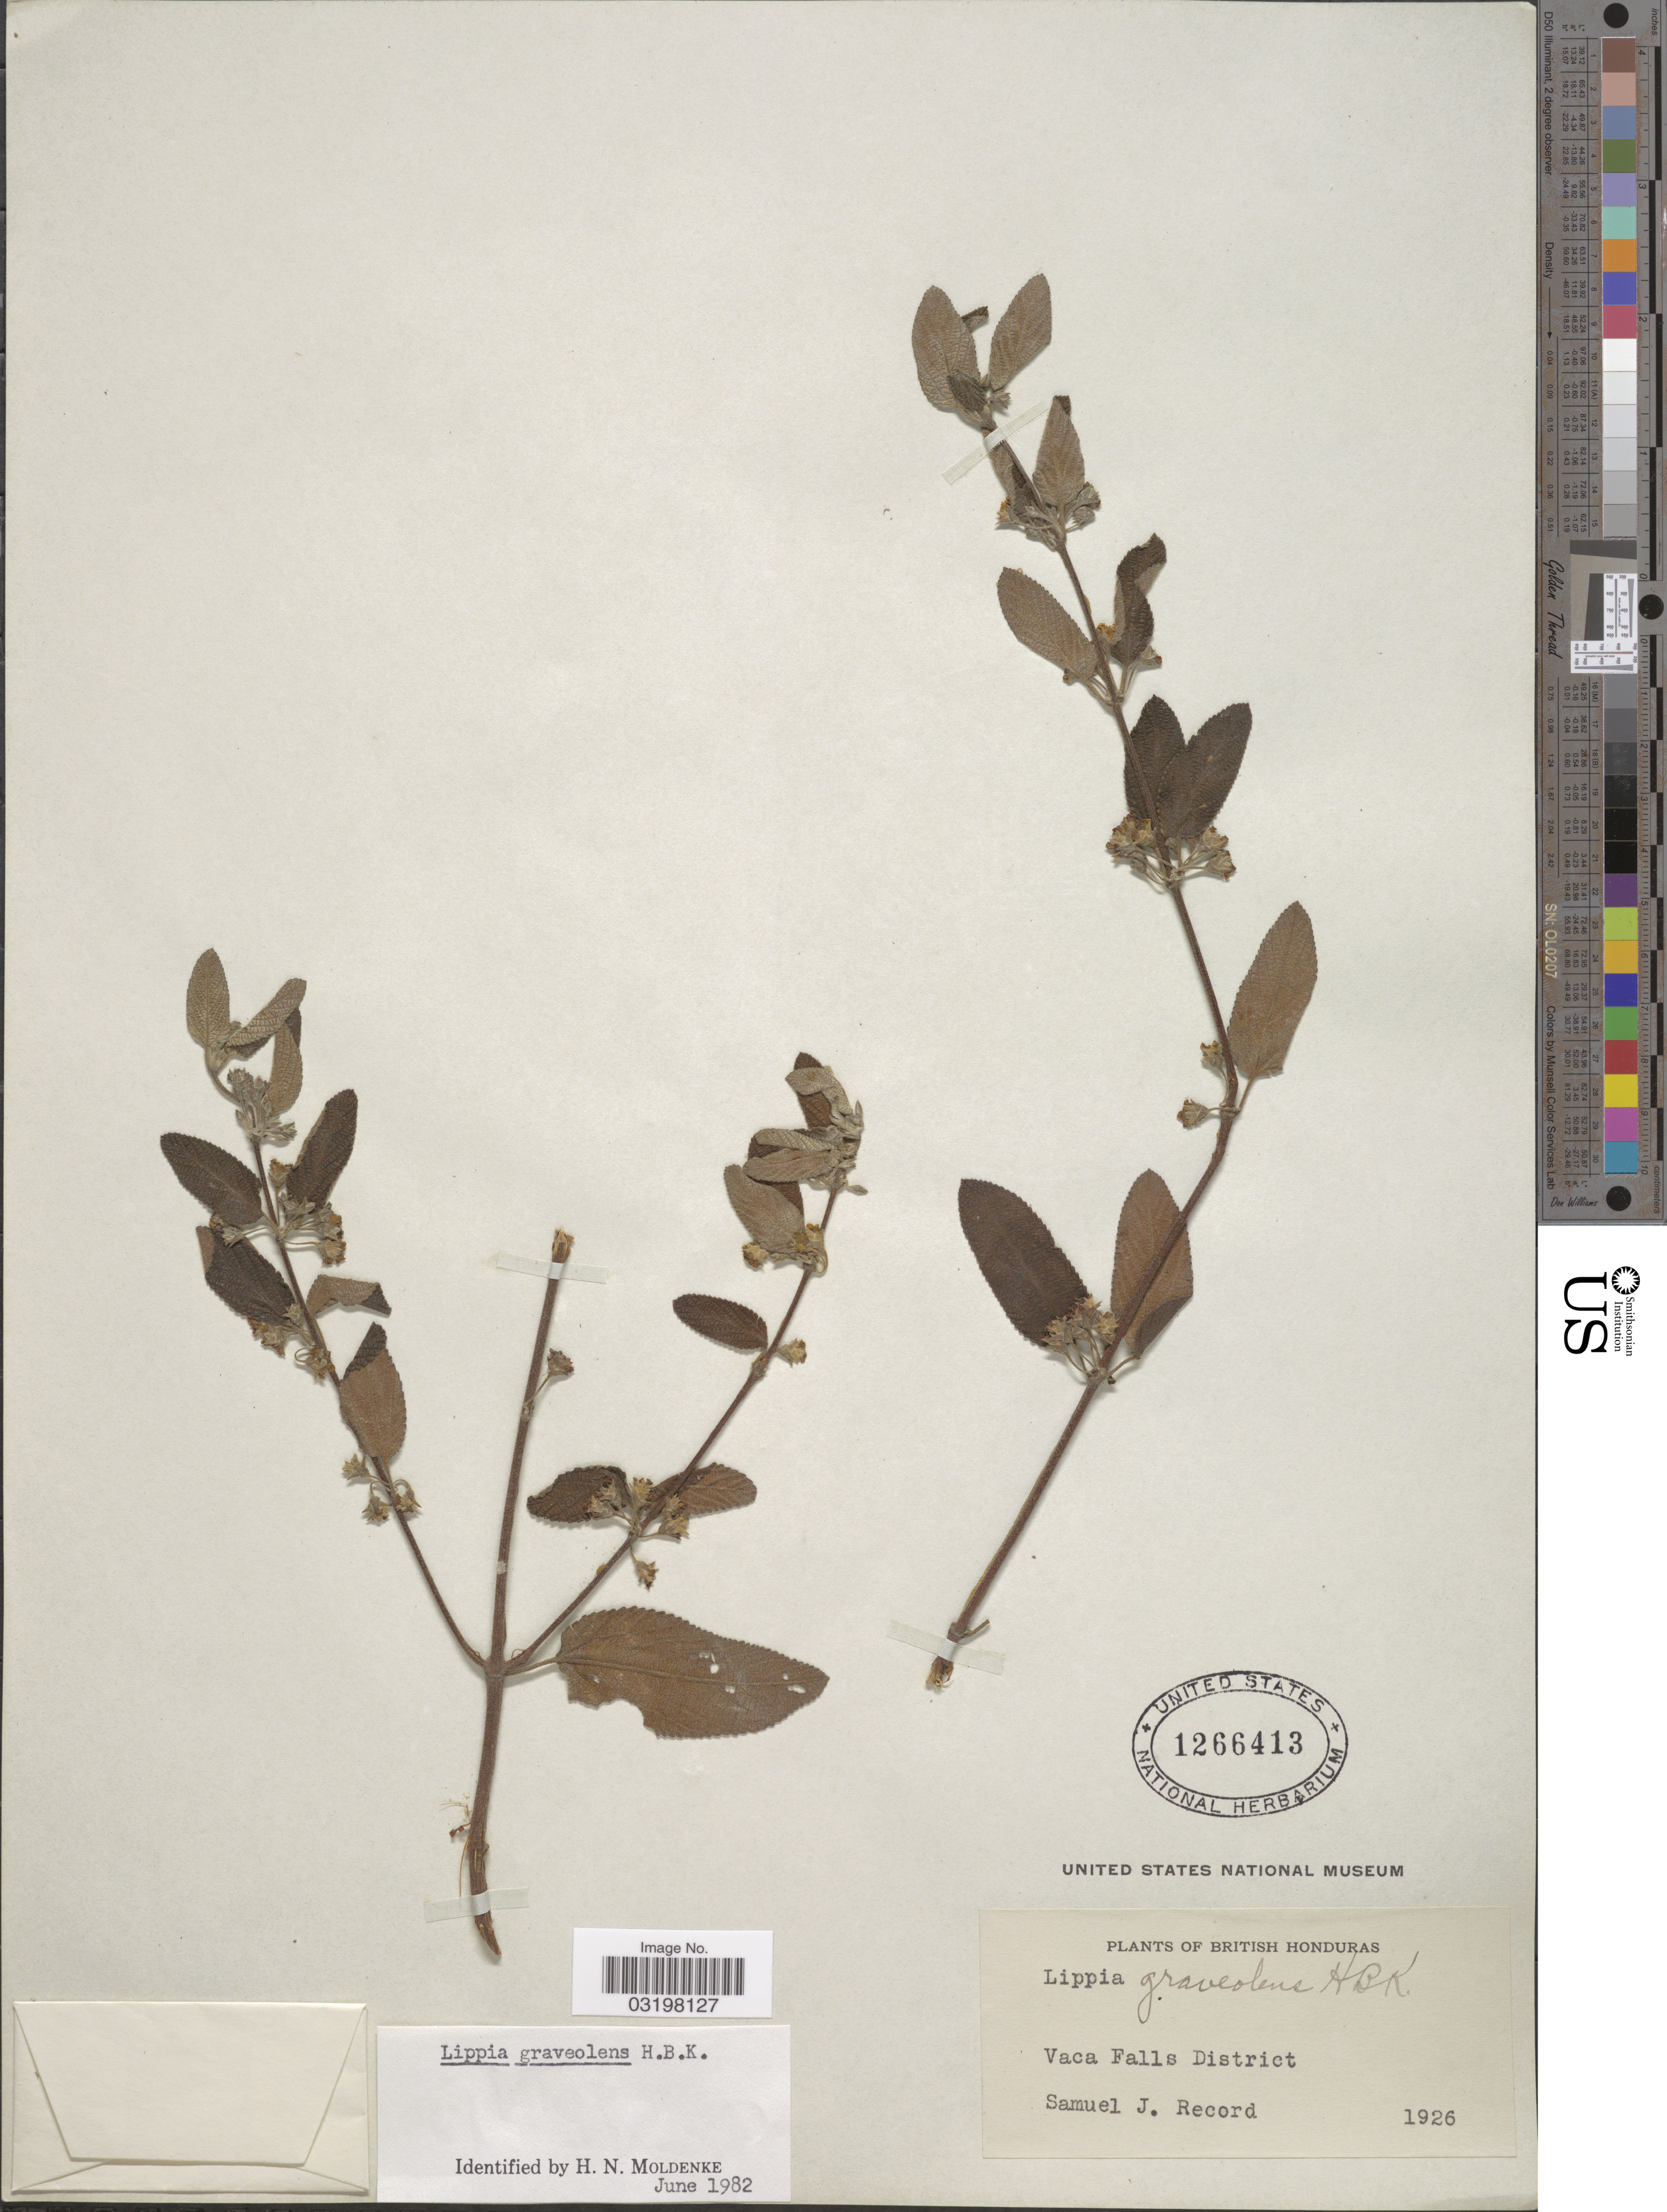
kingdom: Plantae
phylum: Tracheophyta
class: Magnoliopsida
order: Lamiales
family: Verbenaceae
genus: Lippia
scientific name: Lippia graveolens f. graveolens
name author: Kunth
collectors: S. J. Record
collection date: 1926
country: Belize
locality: British Honduras. Vaca Falls District.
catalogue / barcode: US 1266413